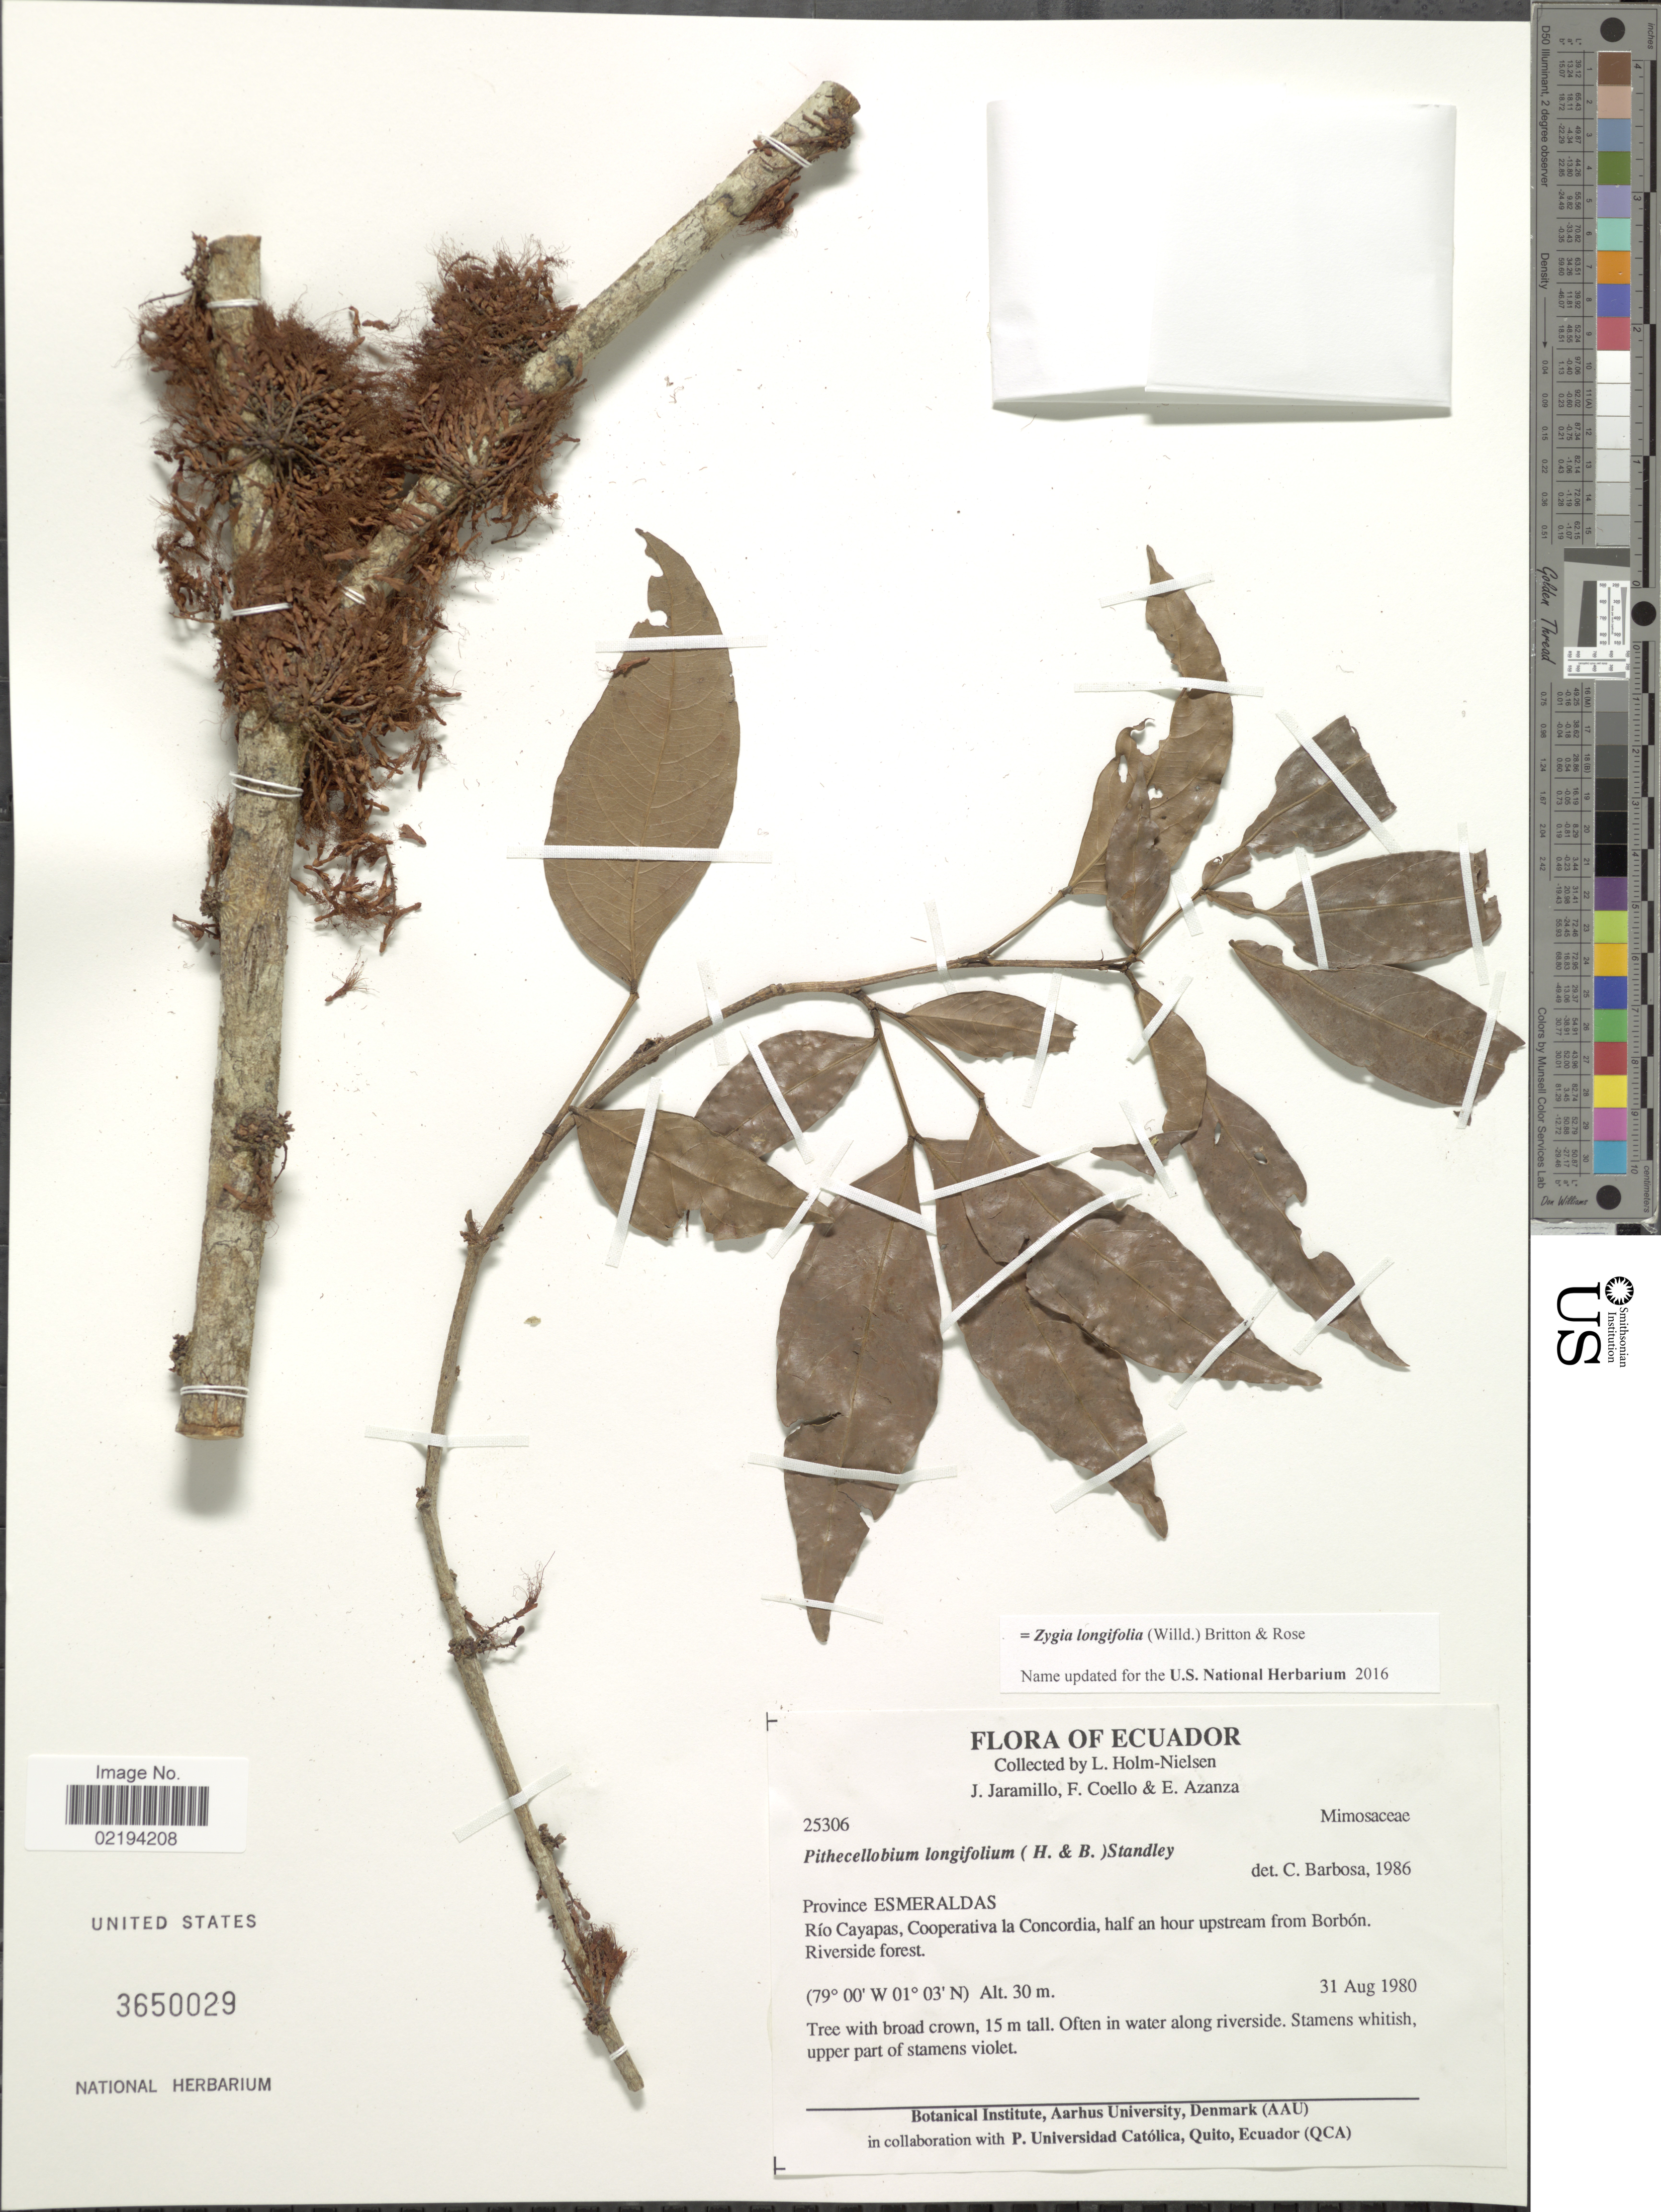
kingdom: Plantae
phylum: Tracheophyta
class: Magnoliopsida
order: Fabales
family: Fabaceae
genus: Zygia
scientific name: Zygia longifolia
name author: (Willd.) Britton & Rose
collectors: L. B. Holm-Nielsen, J. Jaramillo, F. Coello & E. Azanza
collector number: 25306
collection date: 1980-08-31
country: Ecuador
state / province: Esmeraldas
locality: Rio Cayapas, Cooperativa la Concordia, half an hour upstream from Borbon, riverside.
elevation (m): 30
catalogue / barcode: US 3650029